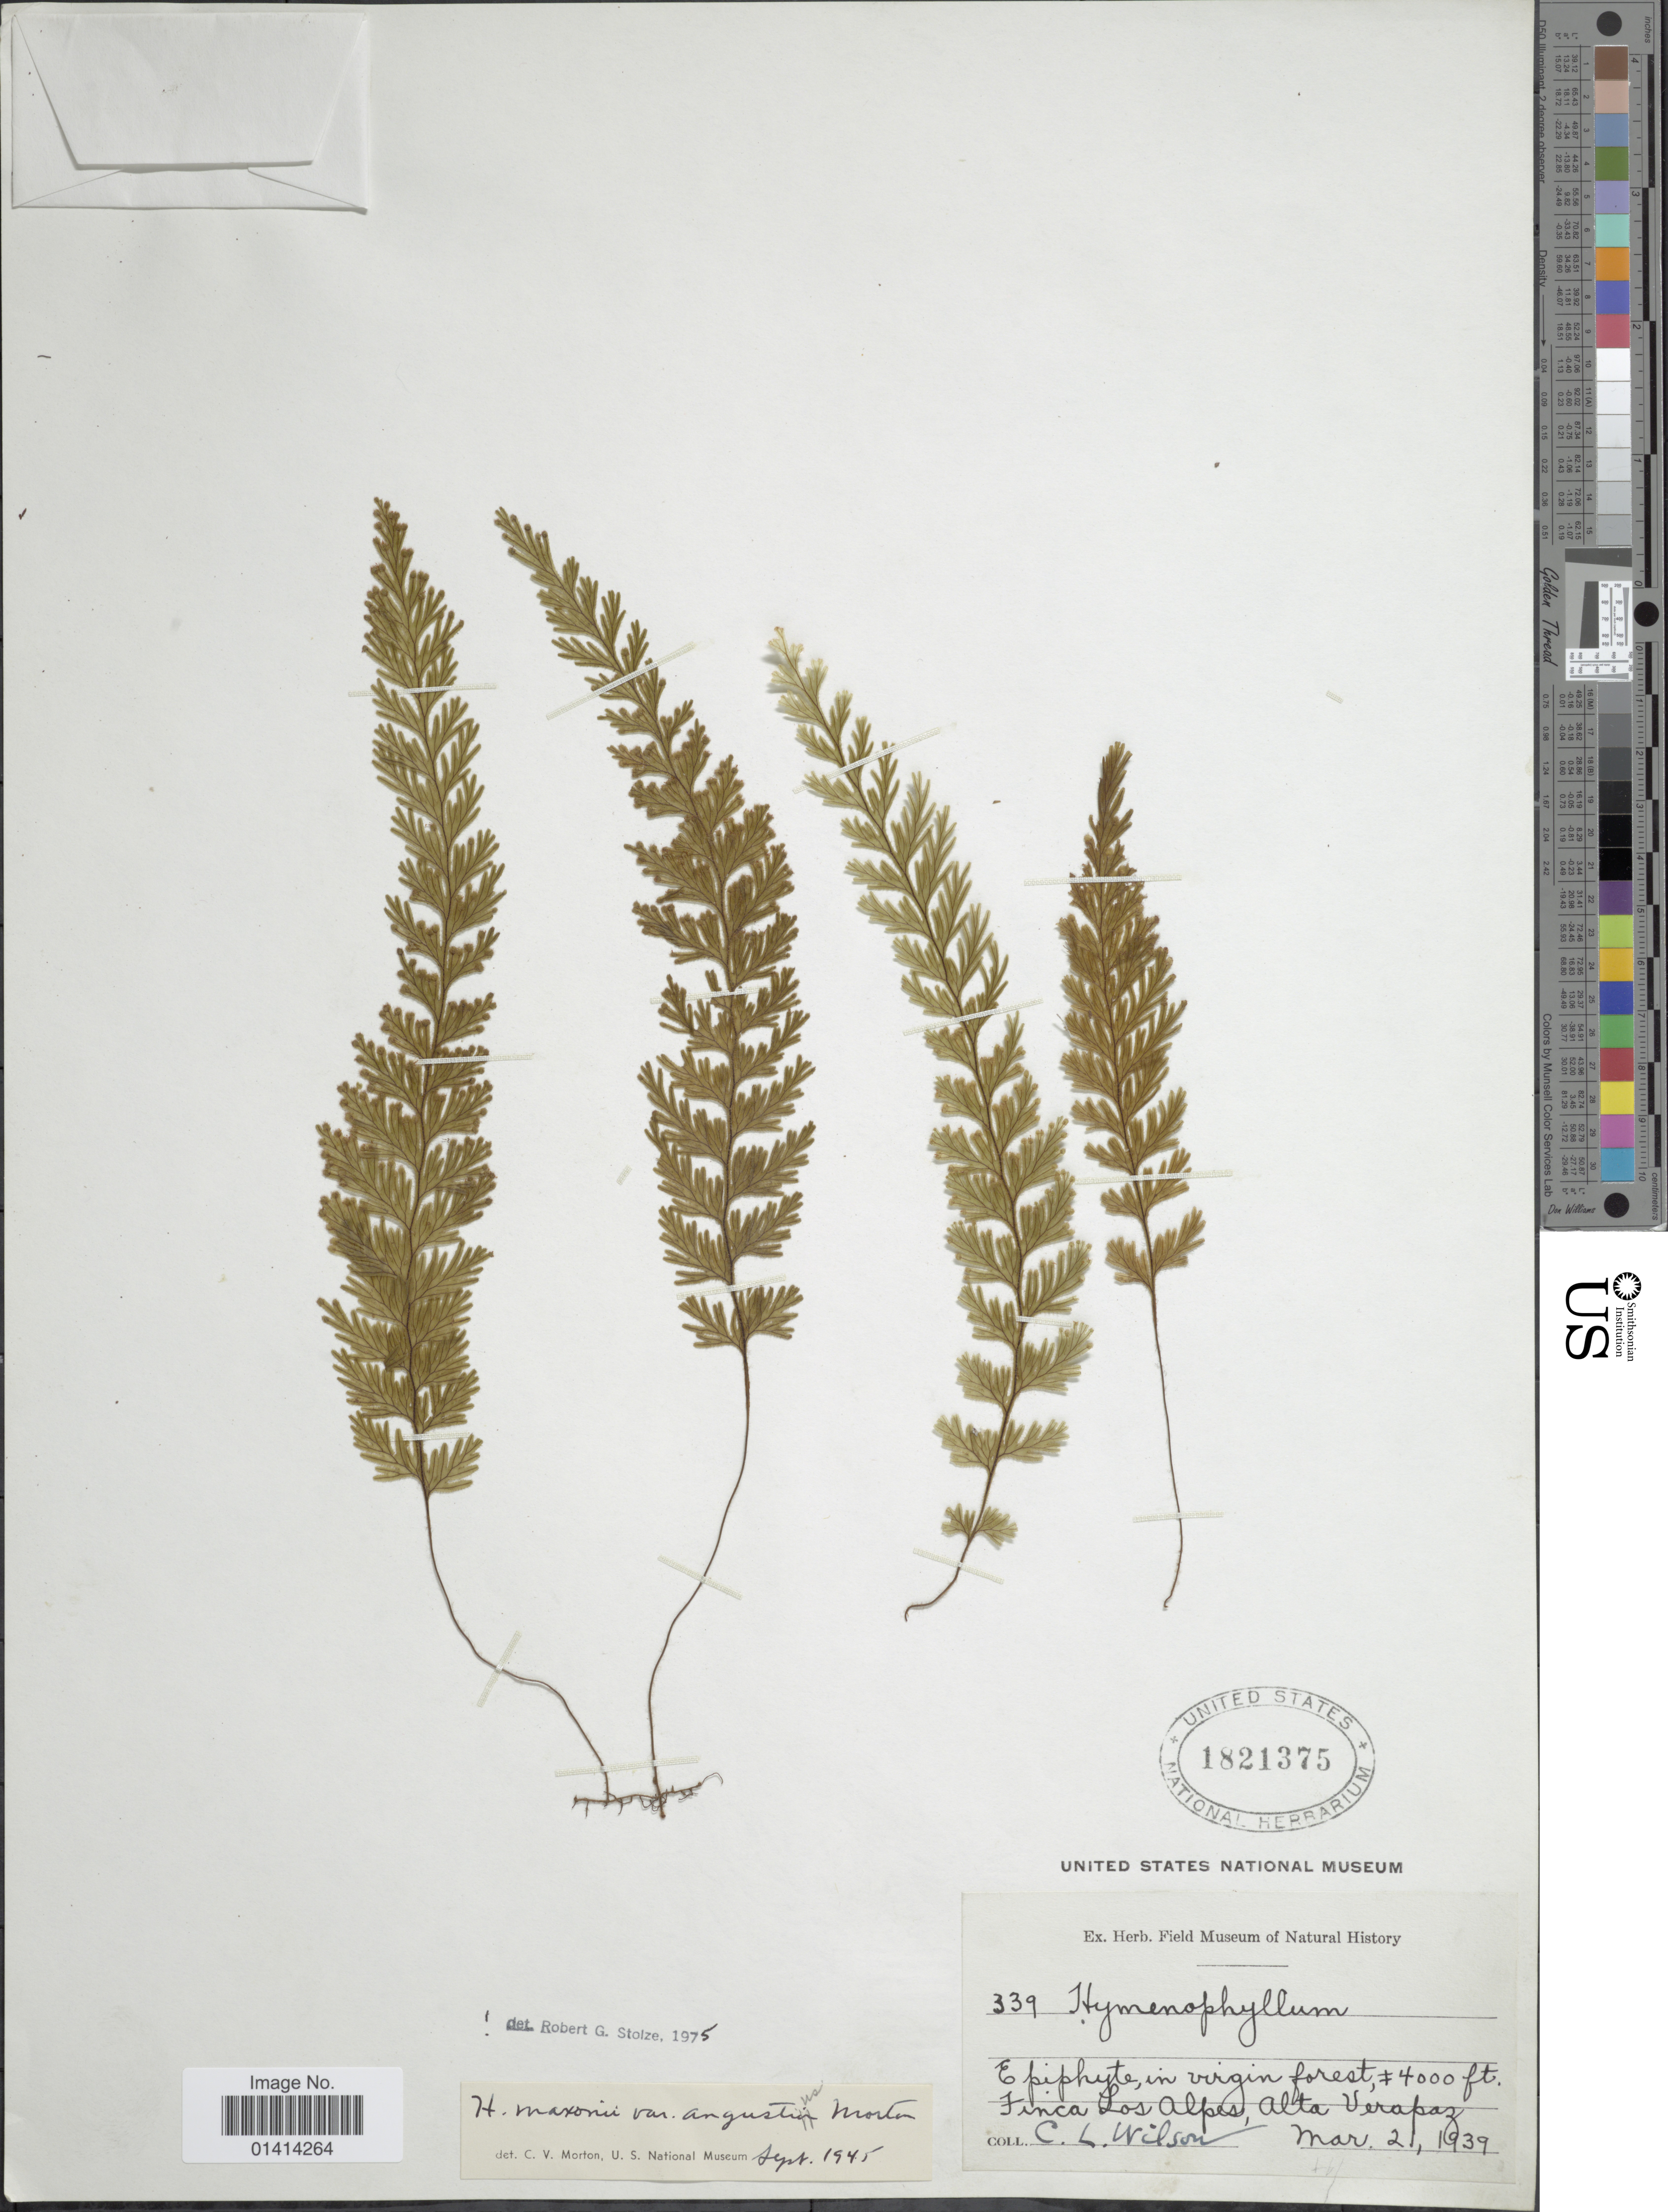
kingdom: Plantae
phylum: Tracheophyta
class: Polypodiopsida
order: Hymenophyllales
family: Hymenophyllaceae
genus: Hymenophyllum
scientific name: Hymenophyllum maxonii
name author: Christ ex C.V. Morton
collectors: C. L. Wilson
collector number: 339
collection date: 1939-03-21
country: Guatemala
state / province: Alta Verapaz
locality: in Virgin Forest, Finca Los Alpes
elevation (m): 1219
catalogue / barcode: US 1821375